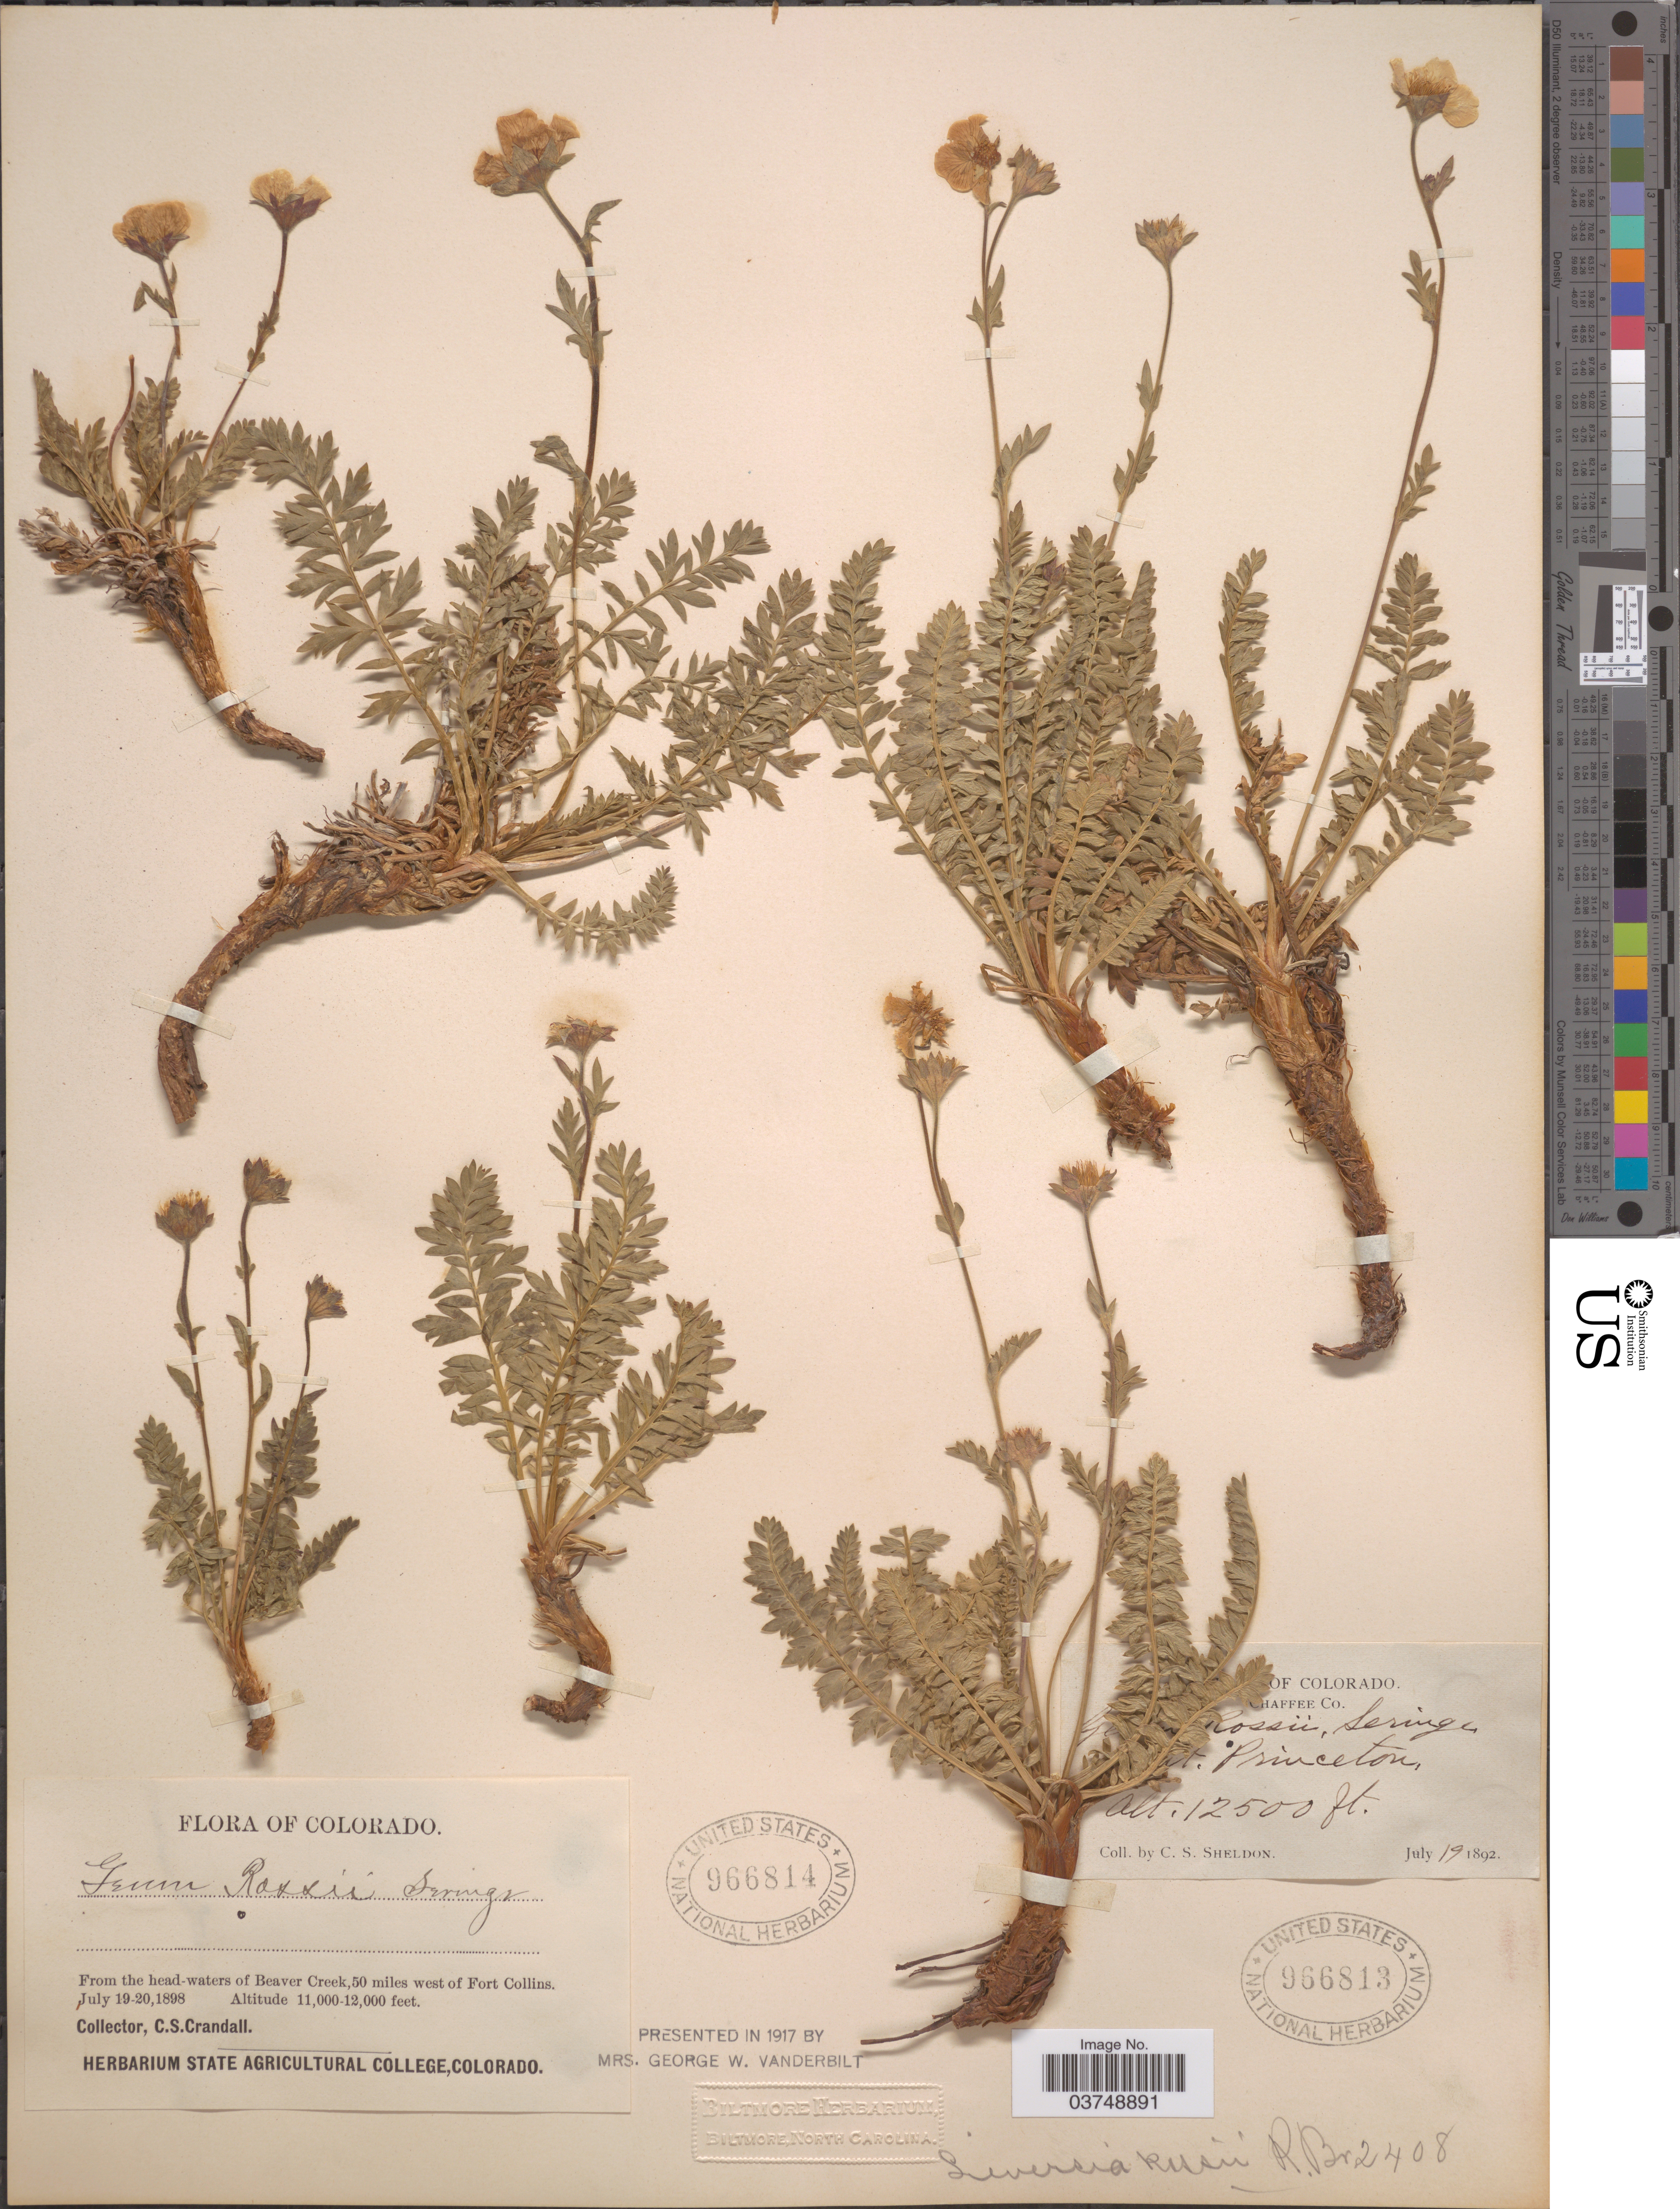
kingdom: Plantae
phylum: Tracheophyta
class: Magnoliopsida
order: Rosales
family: Rosaceae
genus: Geum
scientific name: Geum rossii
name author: (R. Br.) Ser.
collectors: C. Crandall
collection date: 1898-07-19/1898-07-20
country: United States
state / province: Colorado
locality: From the head-waters of Beaver Creek, 50 miles west of Fort Collins.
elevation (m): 3353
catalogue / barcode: US 966814